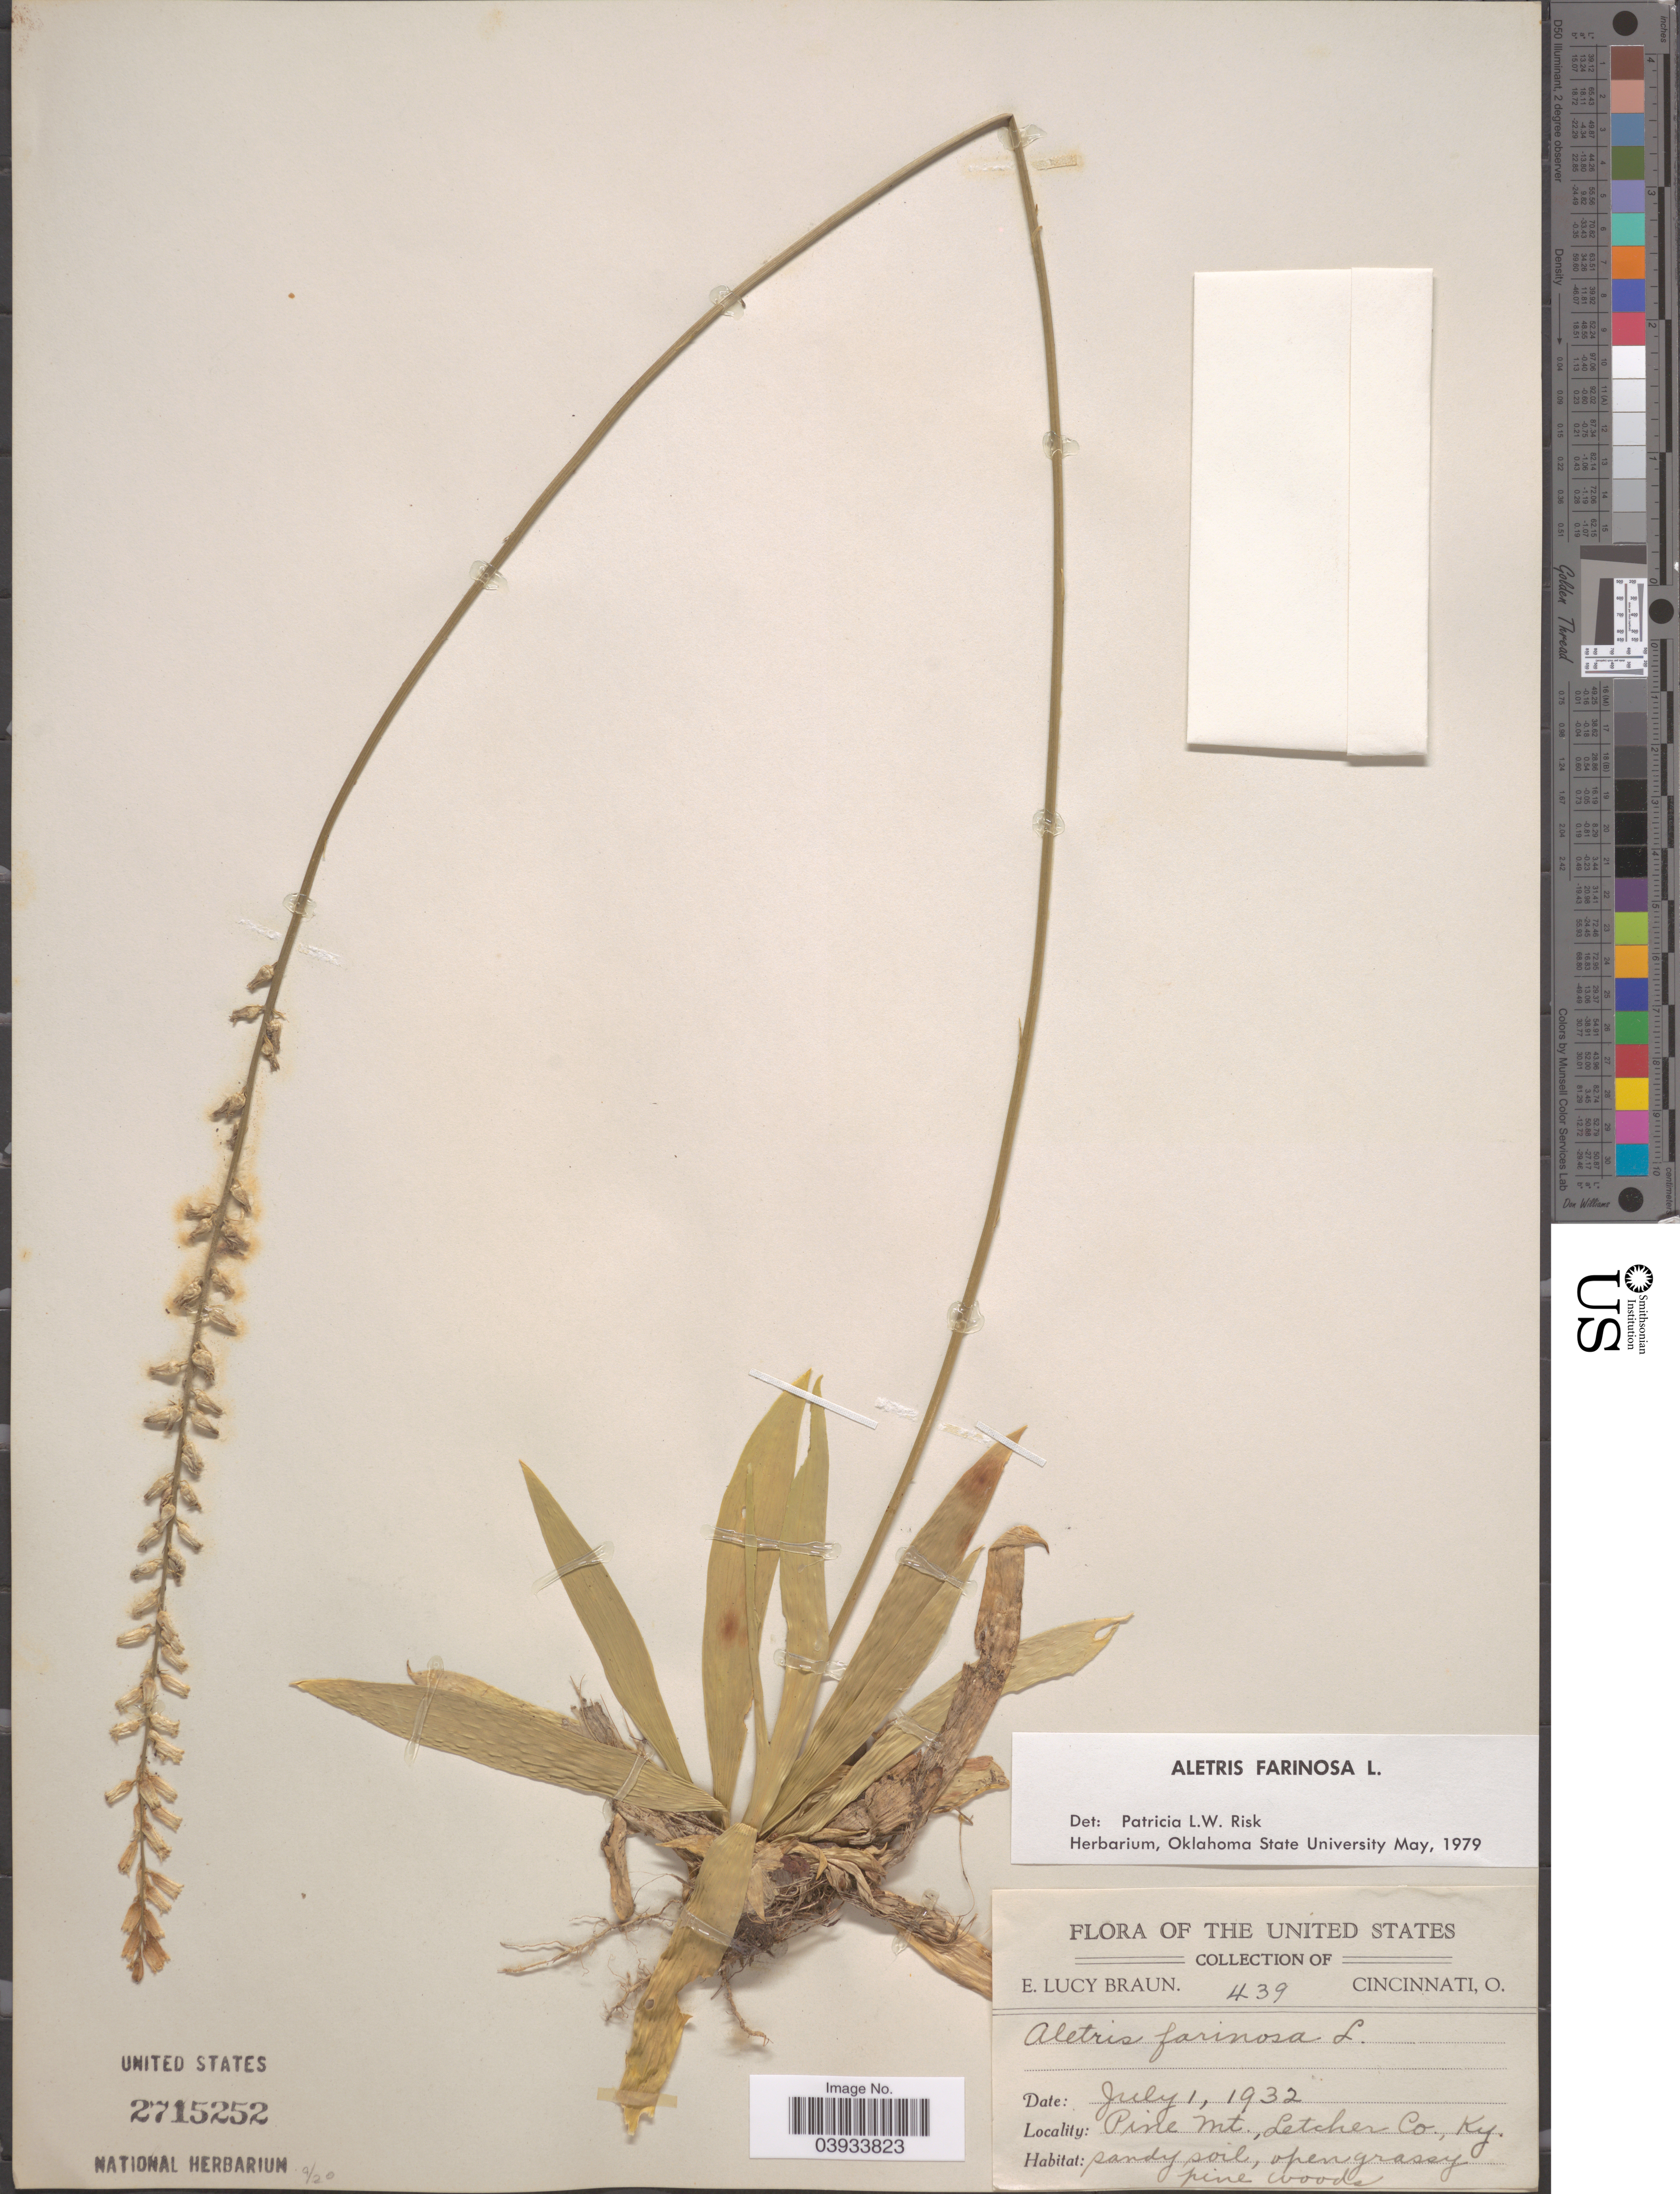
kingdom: Plantae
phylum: Tracheophyta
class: Liliopsida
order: Dioscoreales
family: Nartheciaceae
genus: Aletris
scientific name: Aletris farinosa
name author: L.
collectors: E. L. Braun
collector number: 439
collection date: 1932-07-01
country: United States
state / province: Kentucky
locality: Pine Mt., Letcher Co.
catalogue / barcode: US 2715252